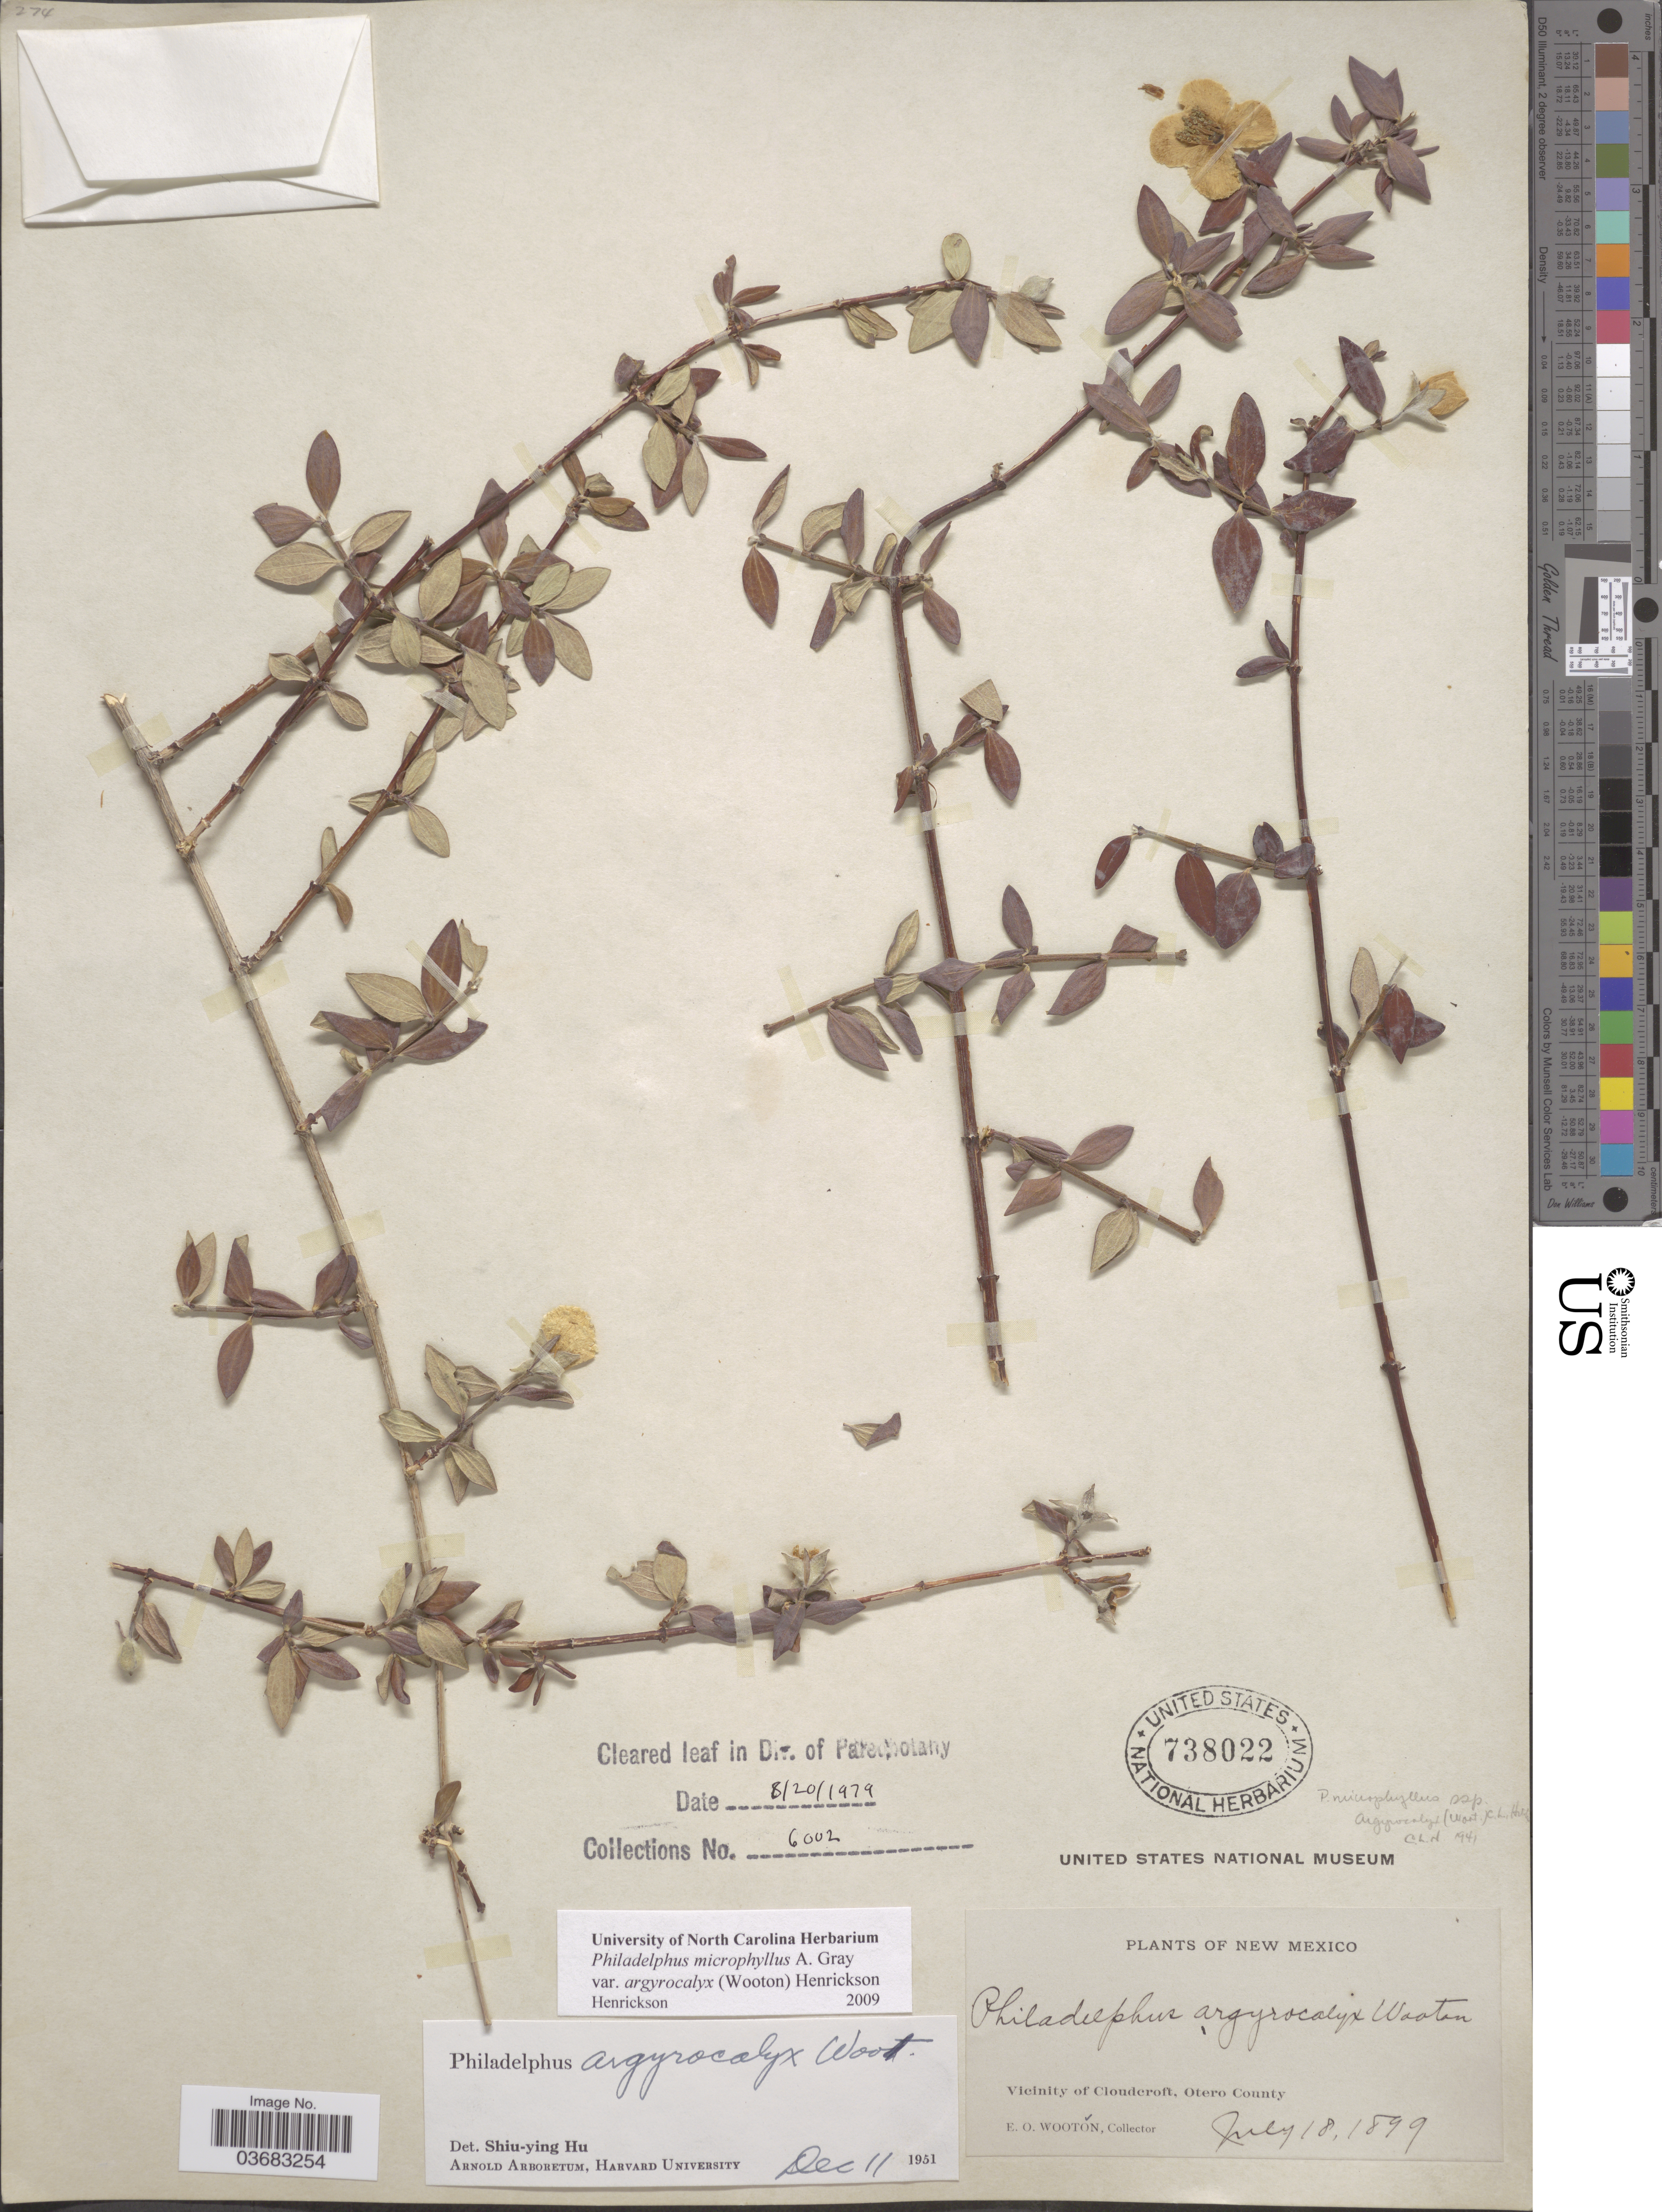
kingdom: Plantae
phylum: Tracheophyta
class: Magnoliopsida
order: Cornales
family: Hydrangeaceae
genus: Philadelphus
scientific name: Philadelphus microphyllus var. argyrocalyx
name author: (Wooton) Henrickson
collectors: E. O. Wooton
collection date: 1899-07-18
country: United States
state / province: New Mexico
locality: Vicinity of Cloudcroft, Otero County.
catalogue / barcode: US 738022